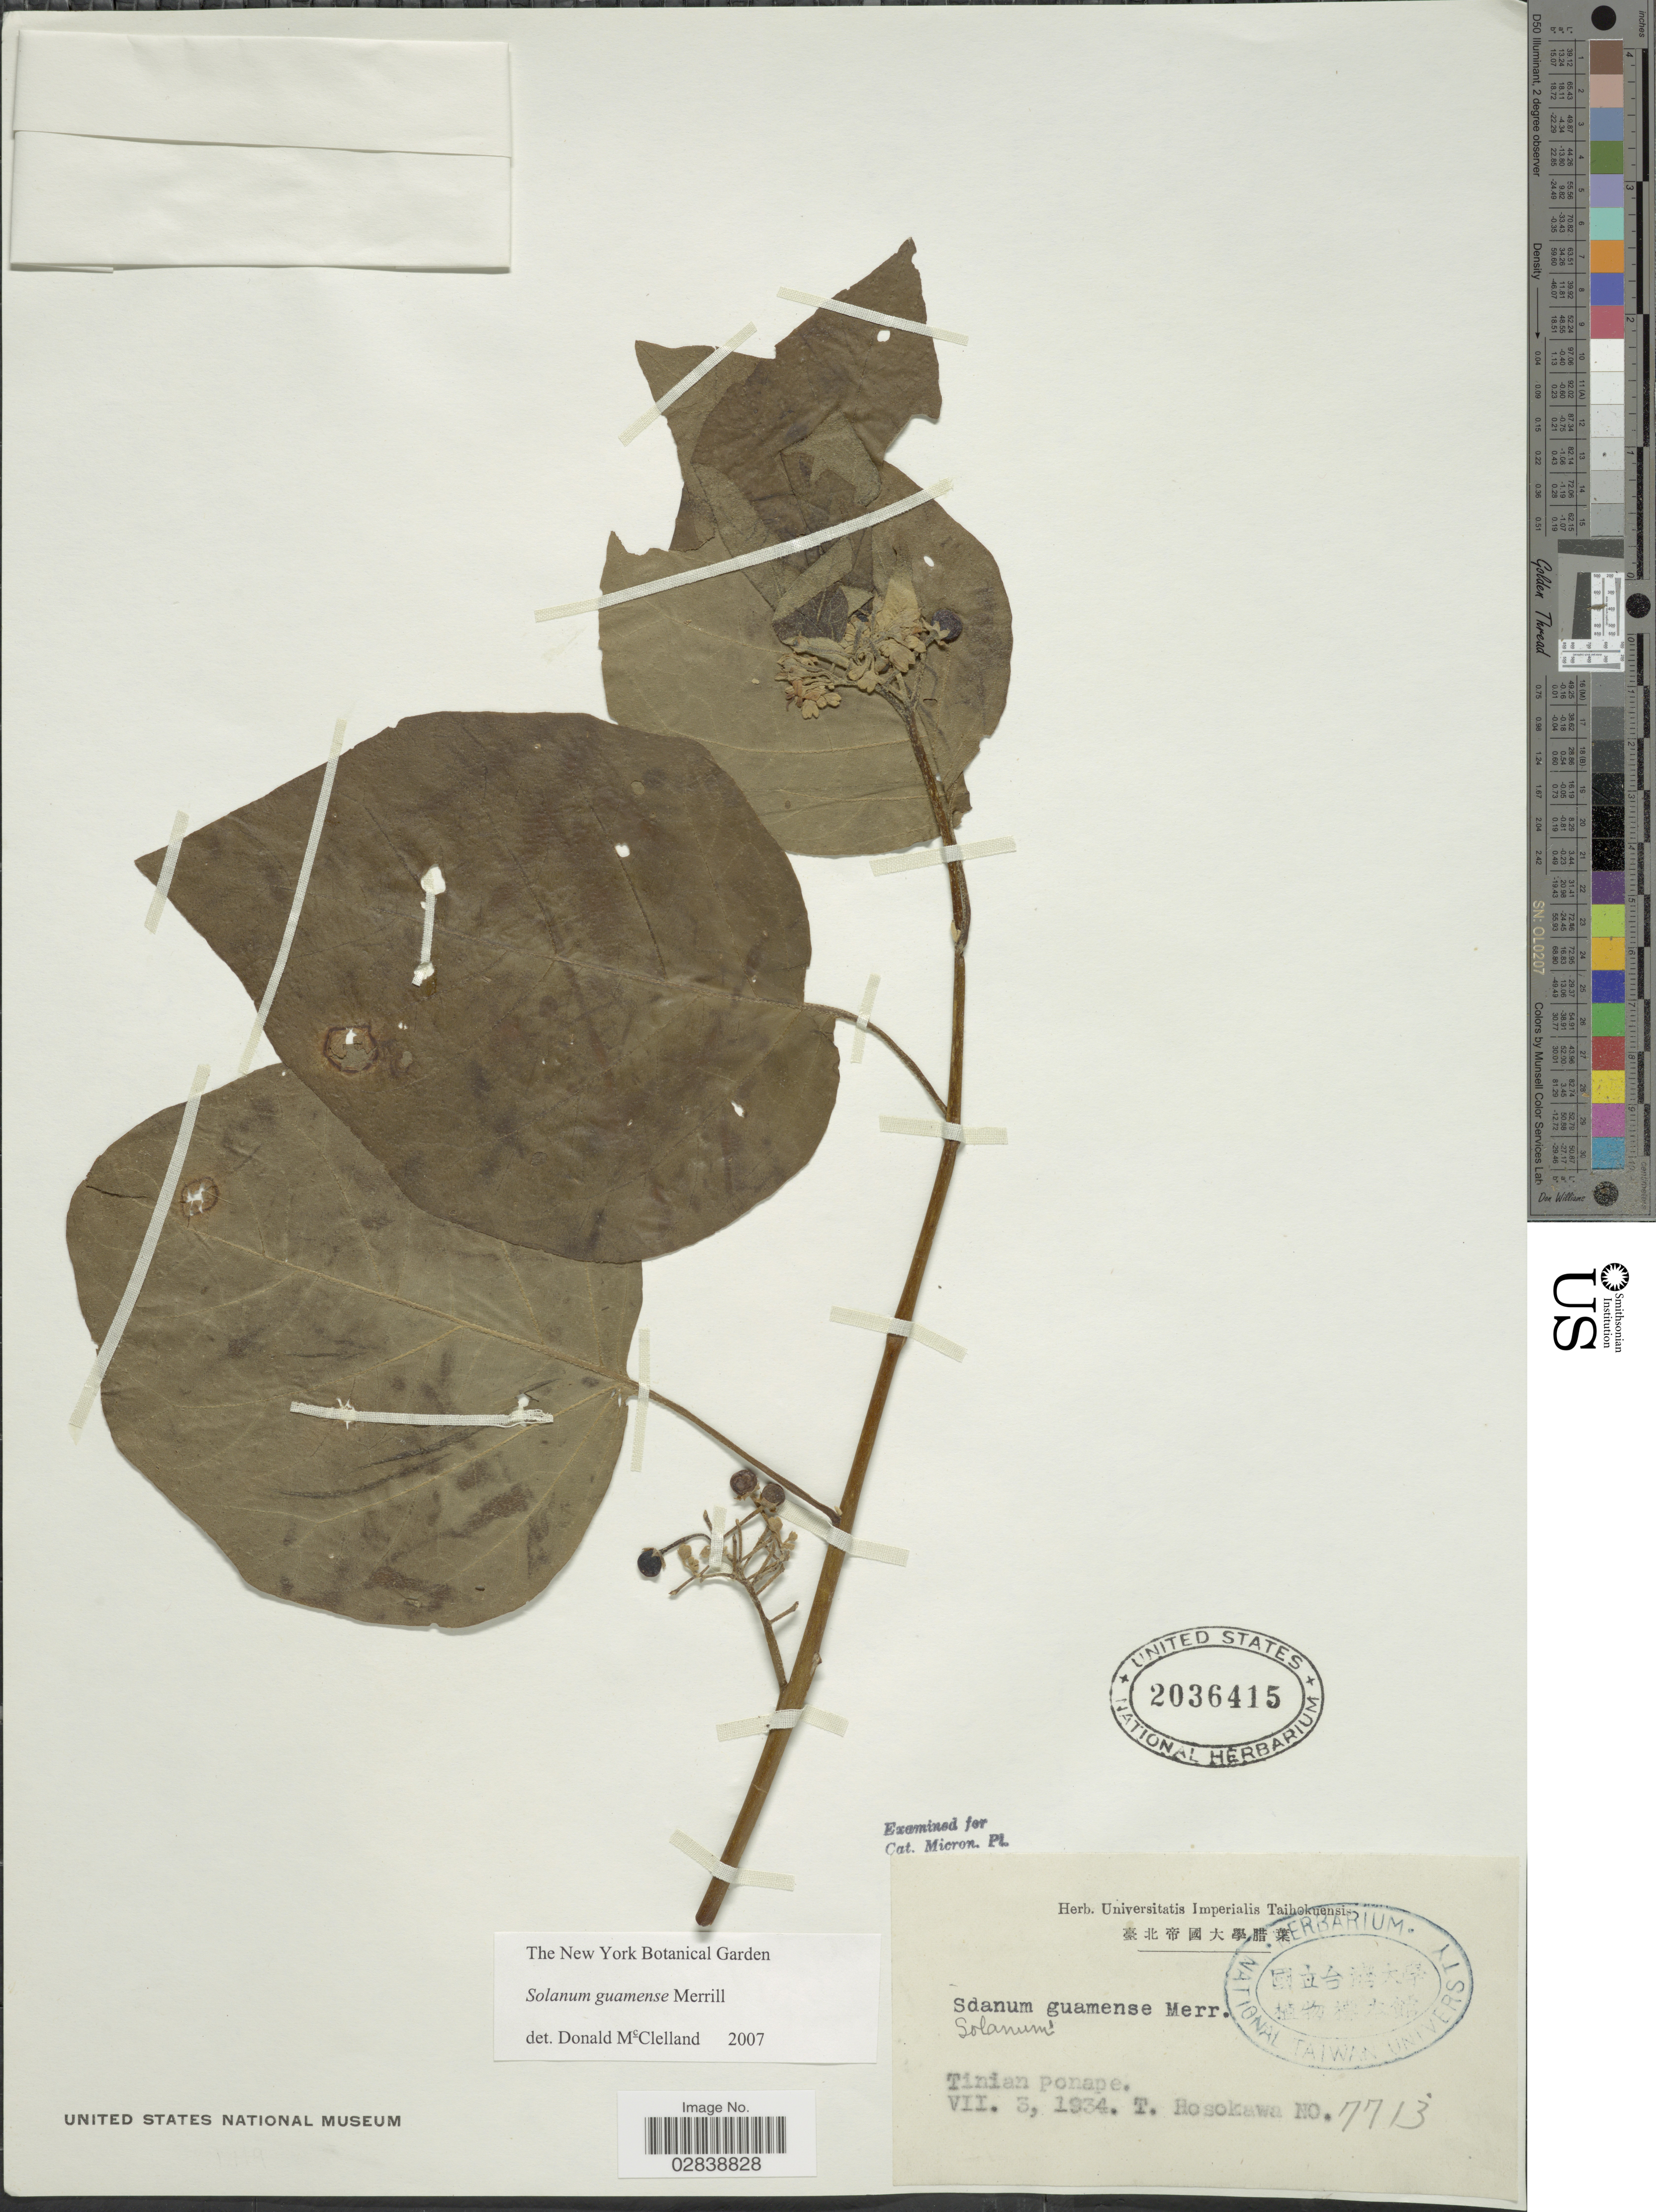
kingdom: Plantae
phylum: Tracheophyta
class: Magnoliopsida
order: Solanales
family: Solanaceae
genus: Solanum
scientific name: Solanum guamense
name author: Merr.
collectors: T. Hosokawa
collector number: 77113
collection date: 1934-07-03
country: Northern Mariana Islands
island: Tinian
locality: Tinian ponape.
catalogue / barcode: US 2036415